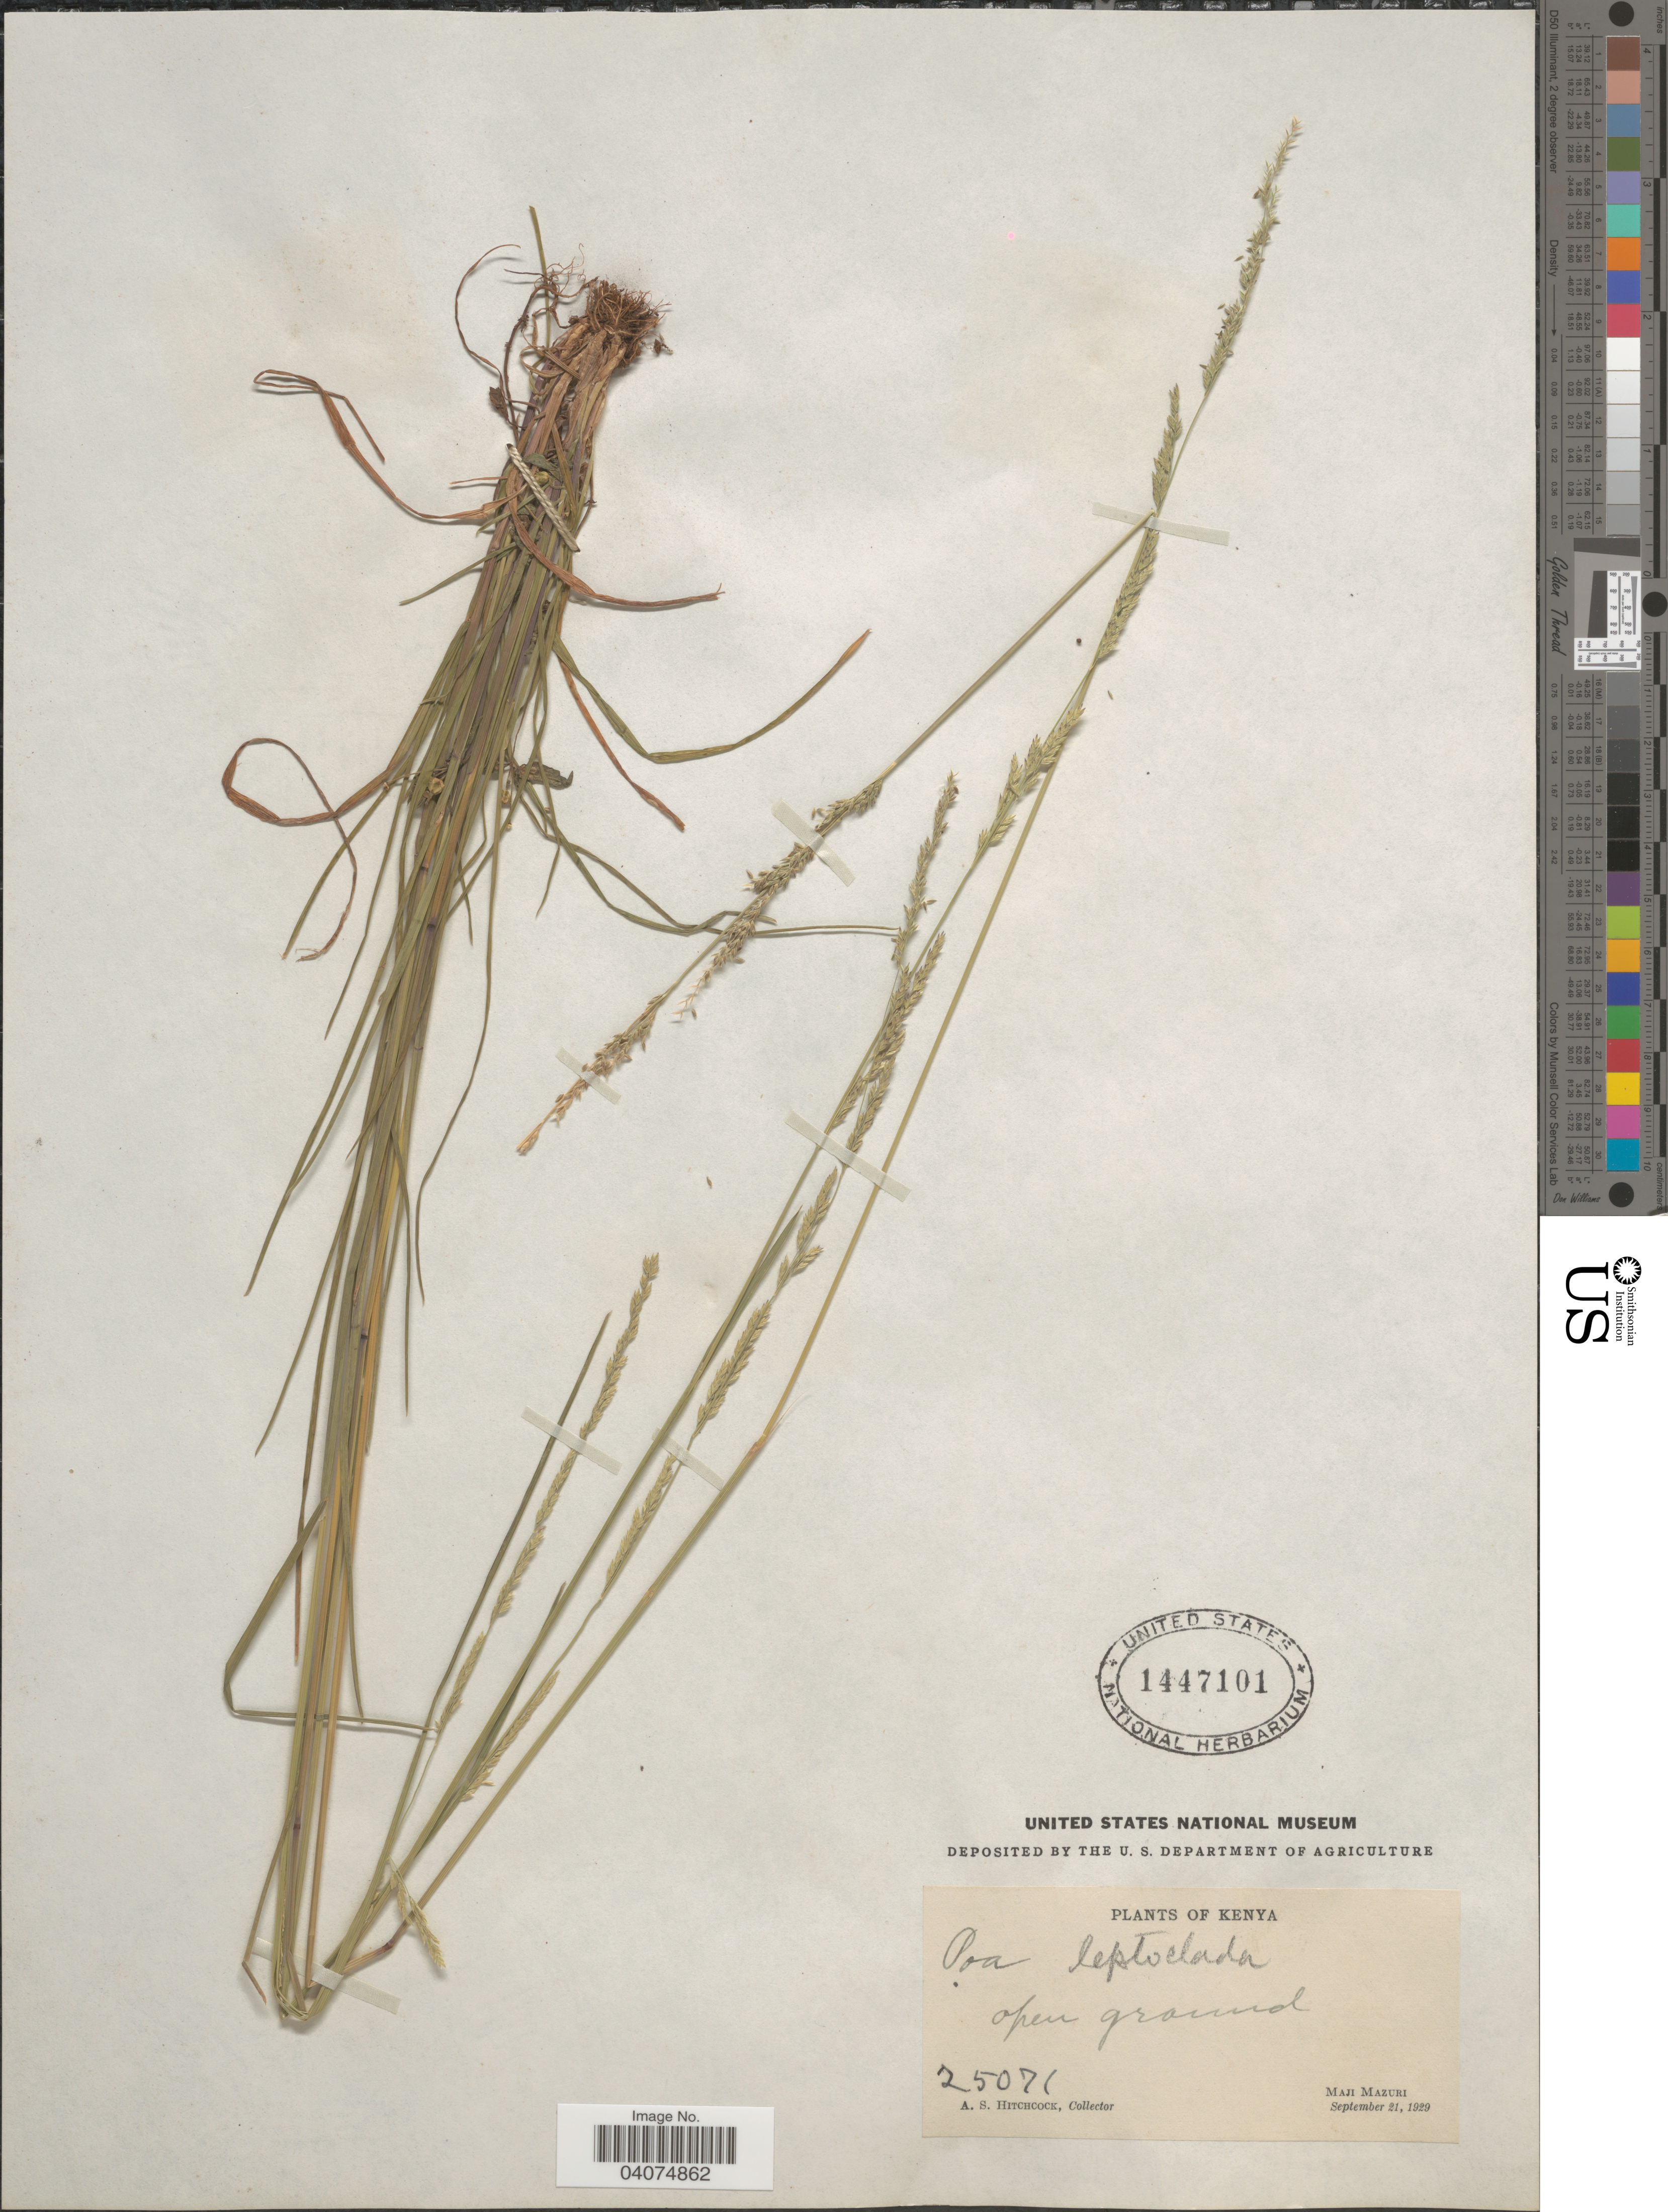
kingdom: Plantae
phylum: Tracheophyta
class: Liliopsida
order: Poales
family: Poaceae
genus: Poa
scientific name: Poa leptoclada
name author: Hochst. ex A. Rich.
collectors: A. S. Hitchcock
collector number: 25071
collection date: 1929-09-21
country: Kenya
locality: Maji Mazuri.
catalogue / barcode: US 1447101